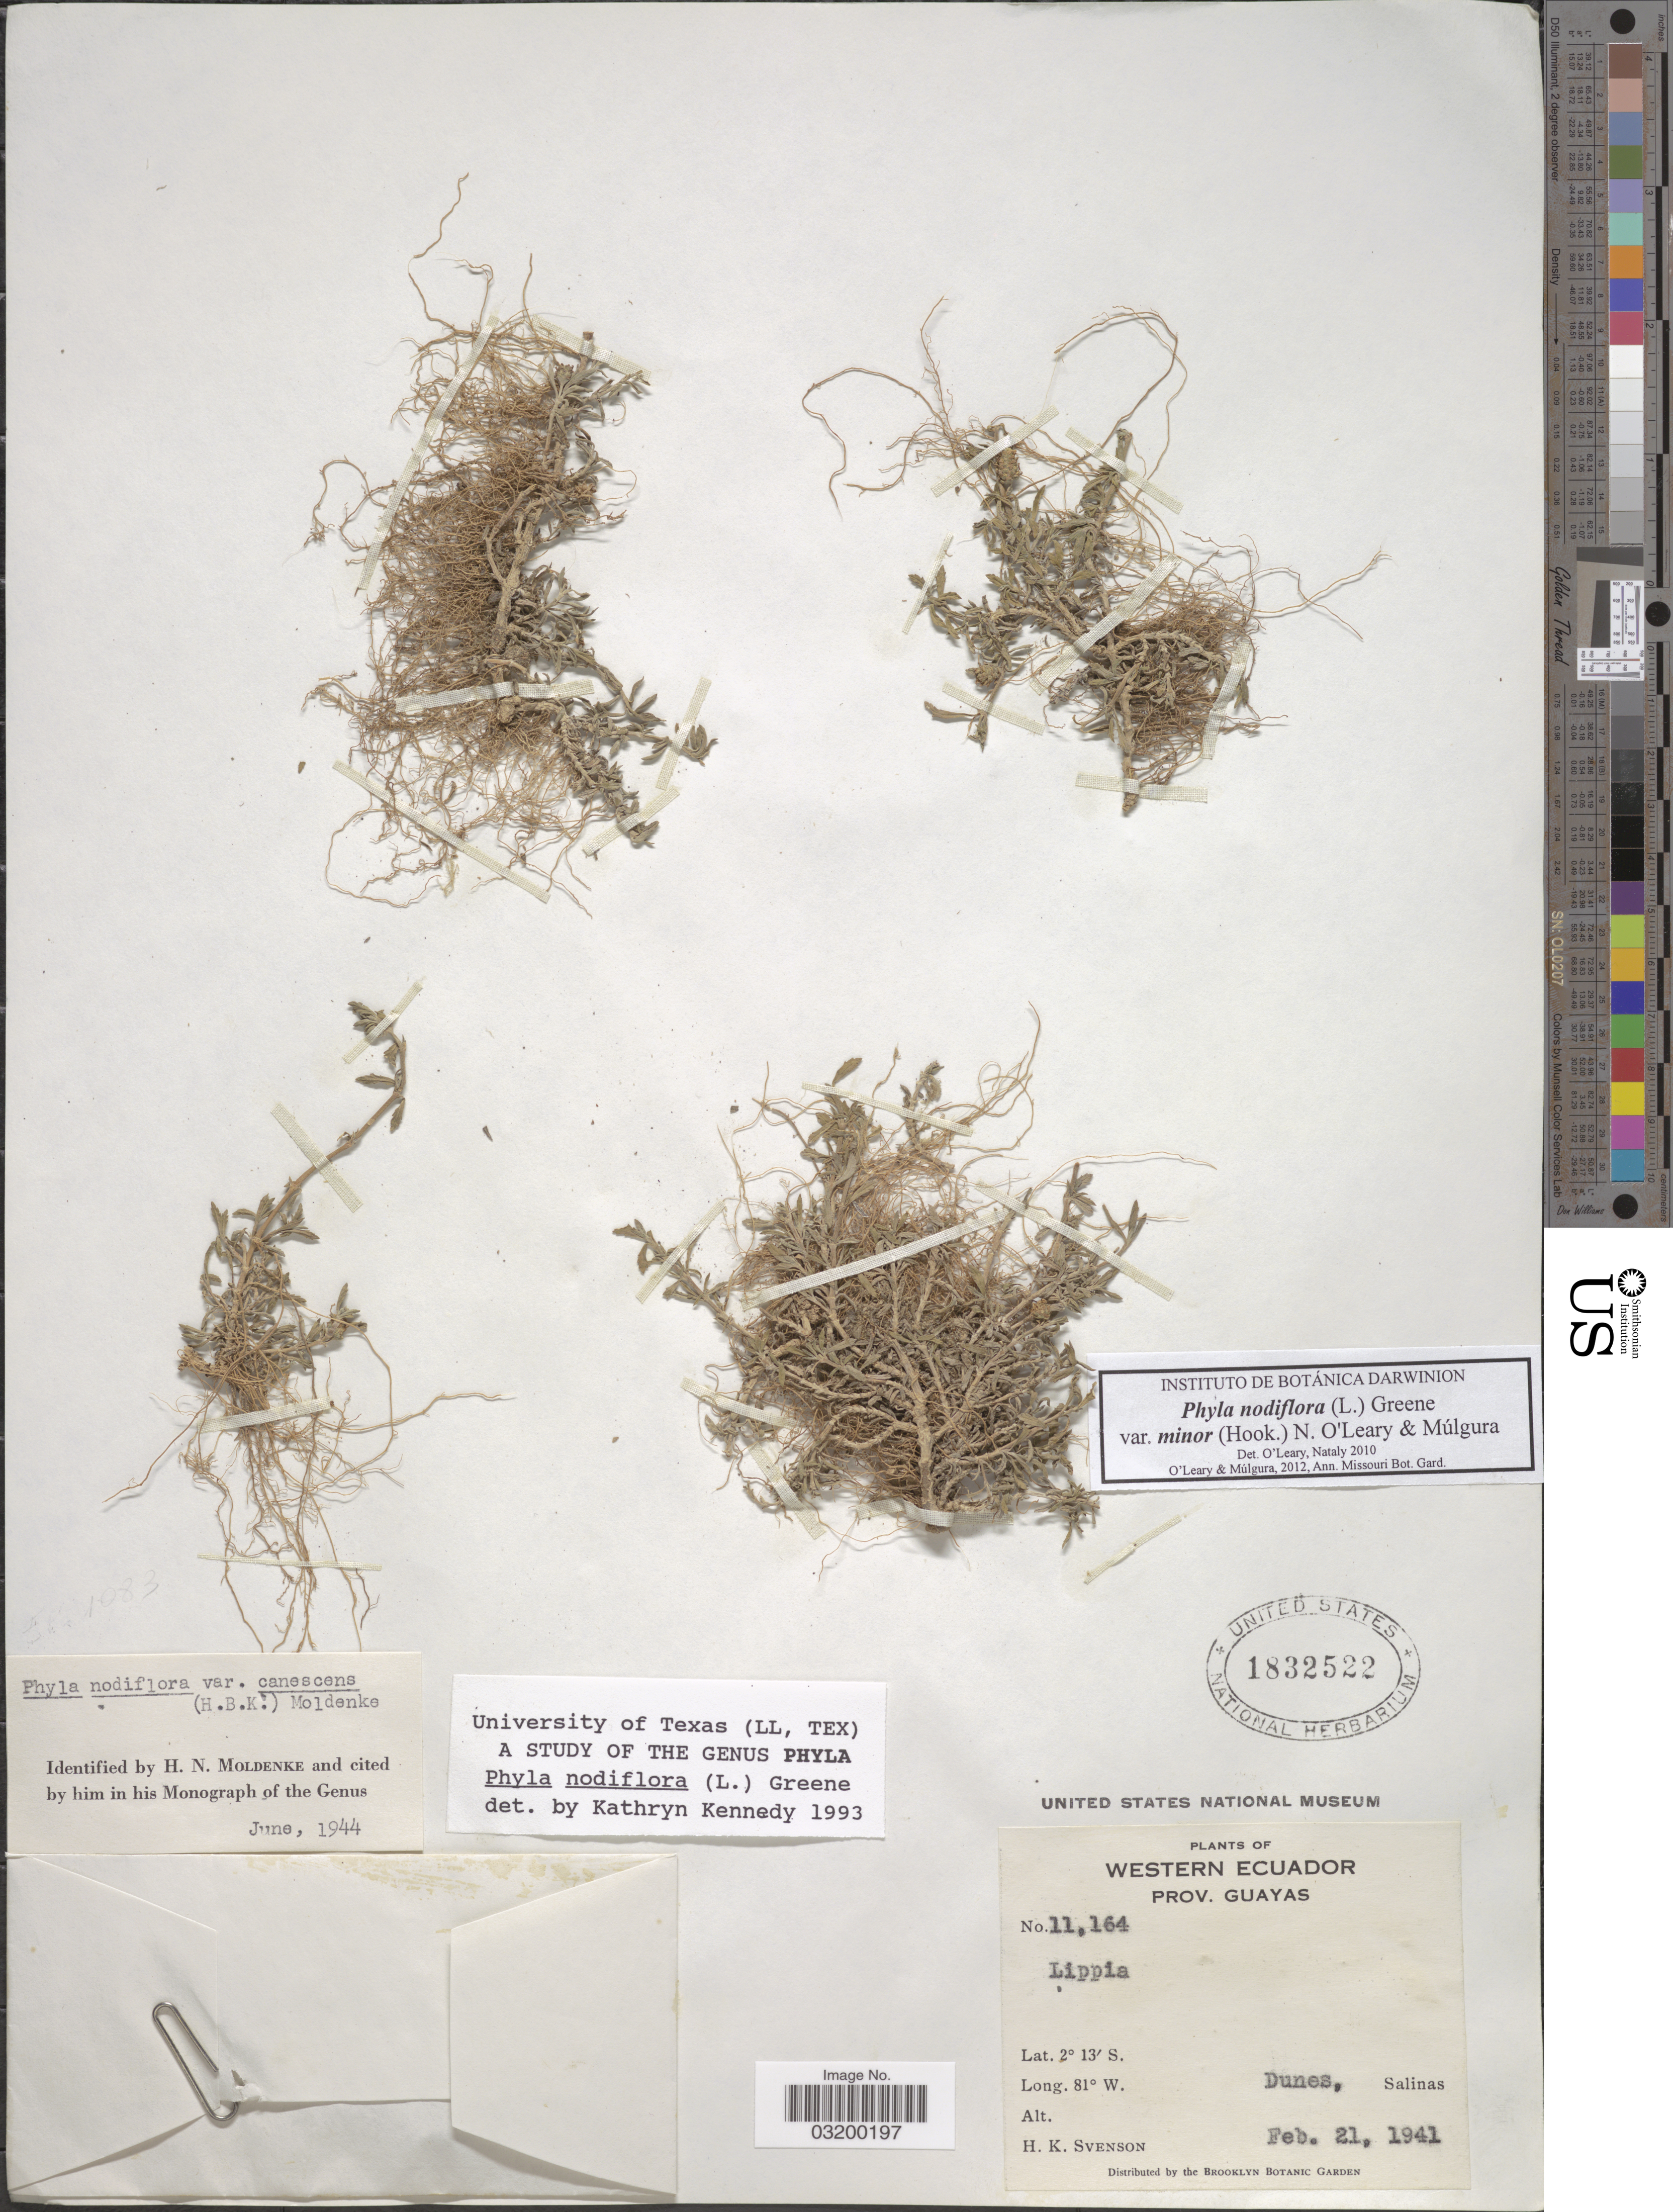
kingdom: Plantae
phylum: Tracheophyta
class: Magnoliopsida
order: Lamiales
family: Verbenaceae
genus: Phyla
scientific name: Phyla nodiflora var. minor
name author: (Hook.) N. O'Leary & Mulgura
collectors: H. K. Svenson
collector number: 11164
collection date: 1941-02-21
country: Ecuador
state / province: Guayas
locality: Western Ecuador. Dunes, Salinas.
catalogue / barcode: US 1832522